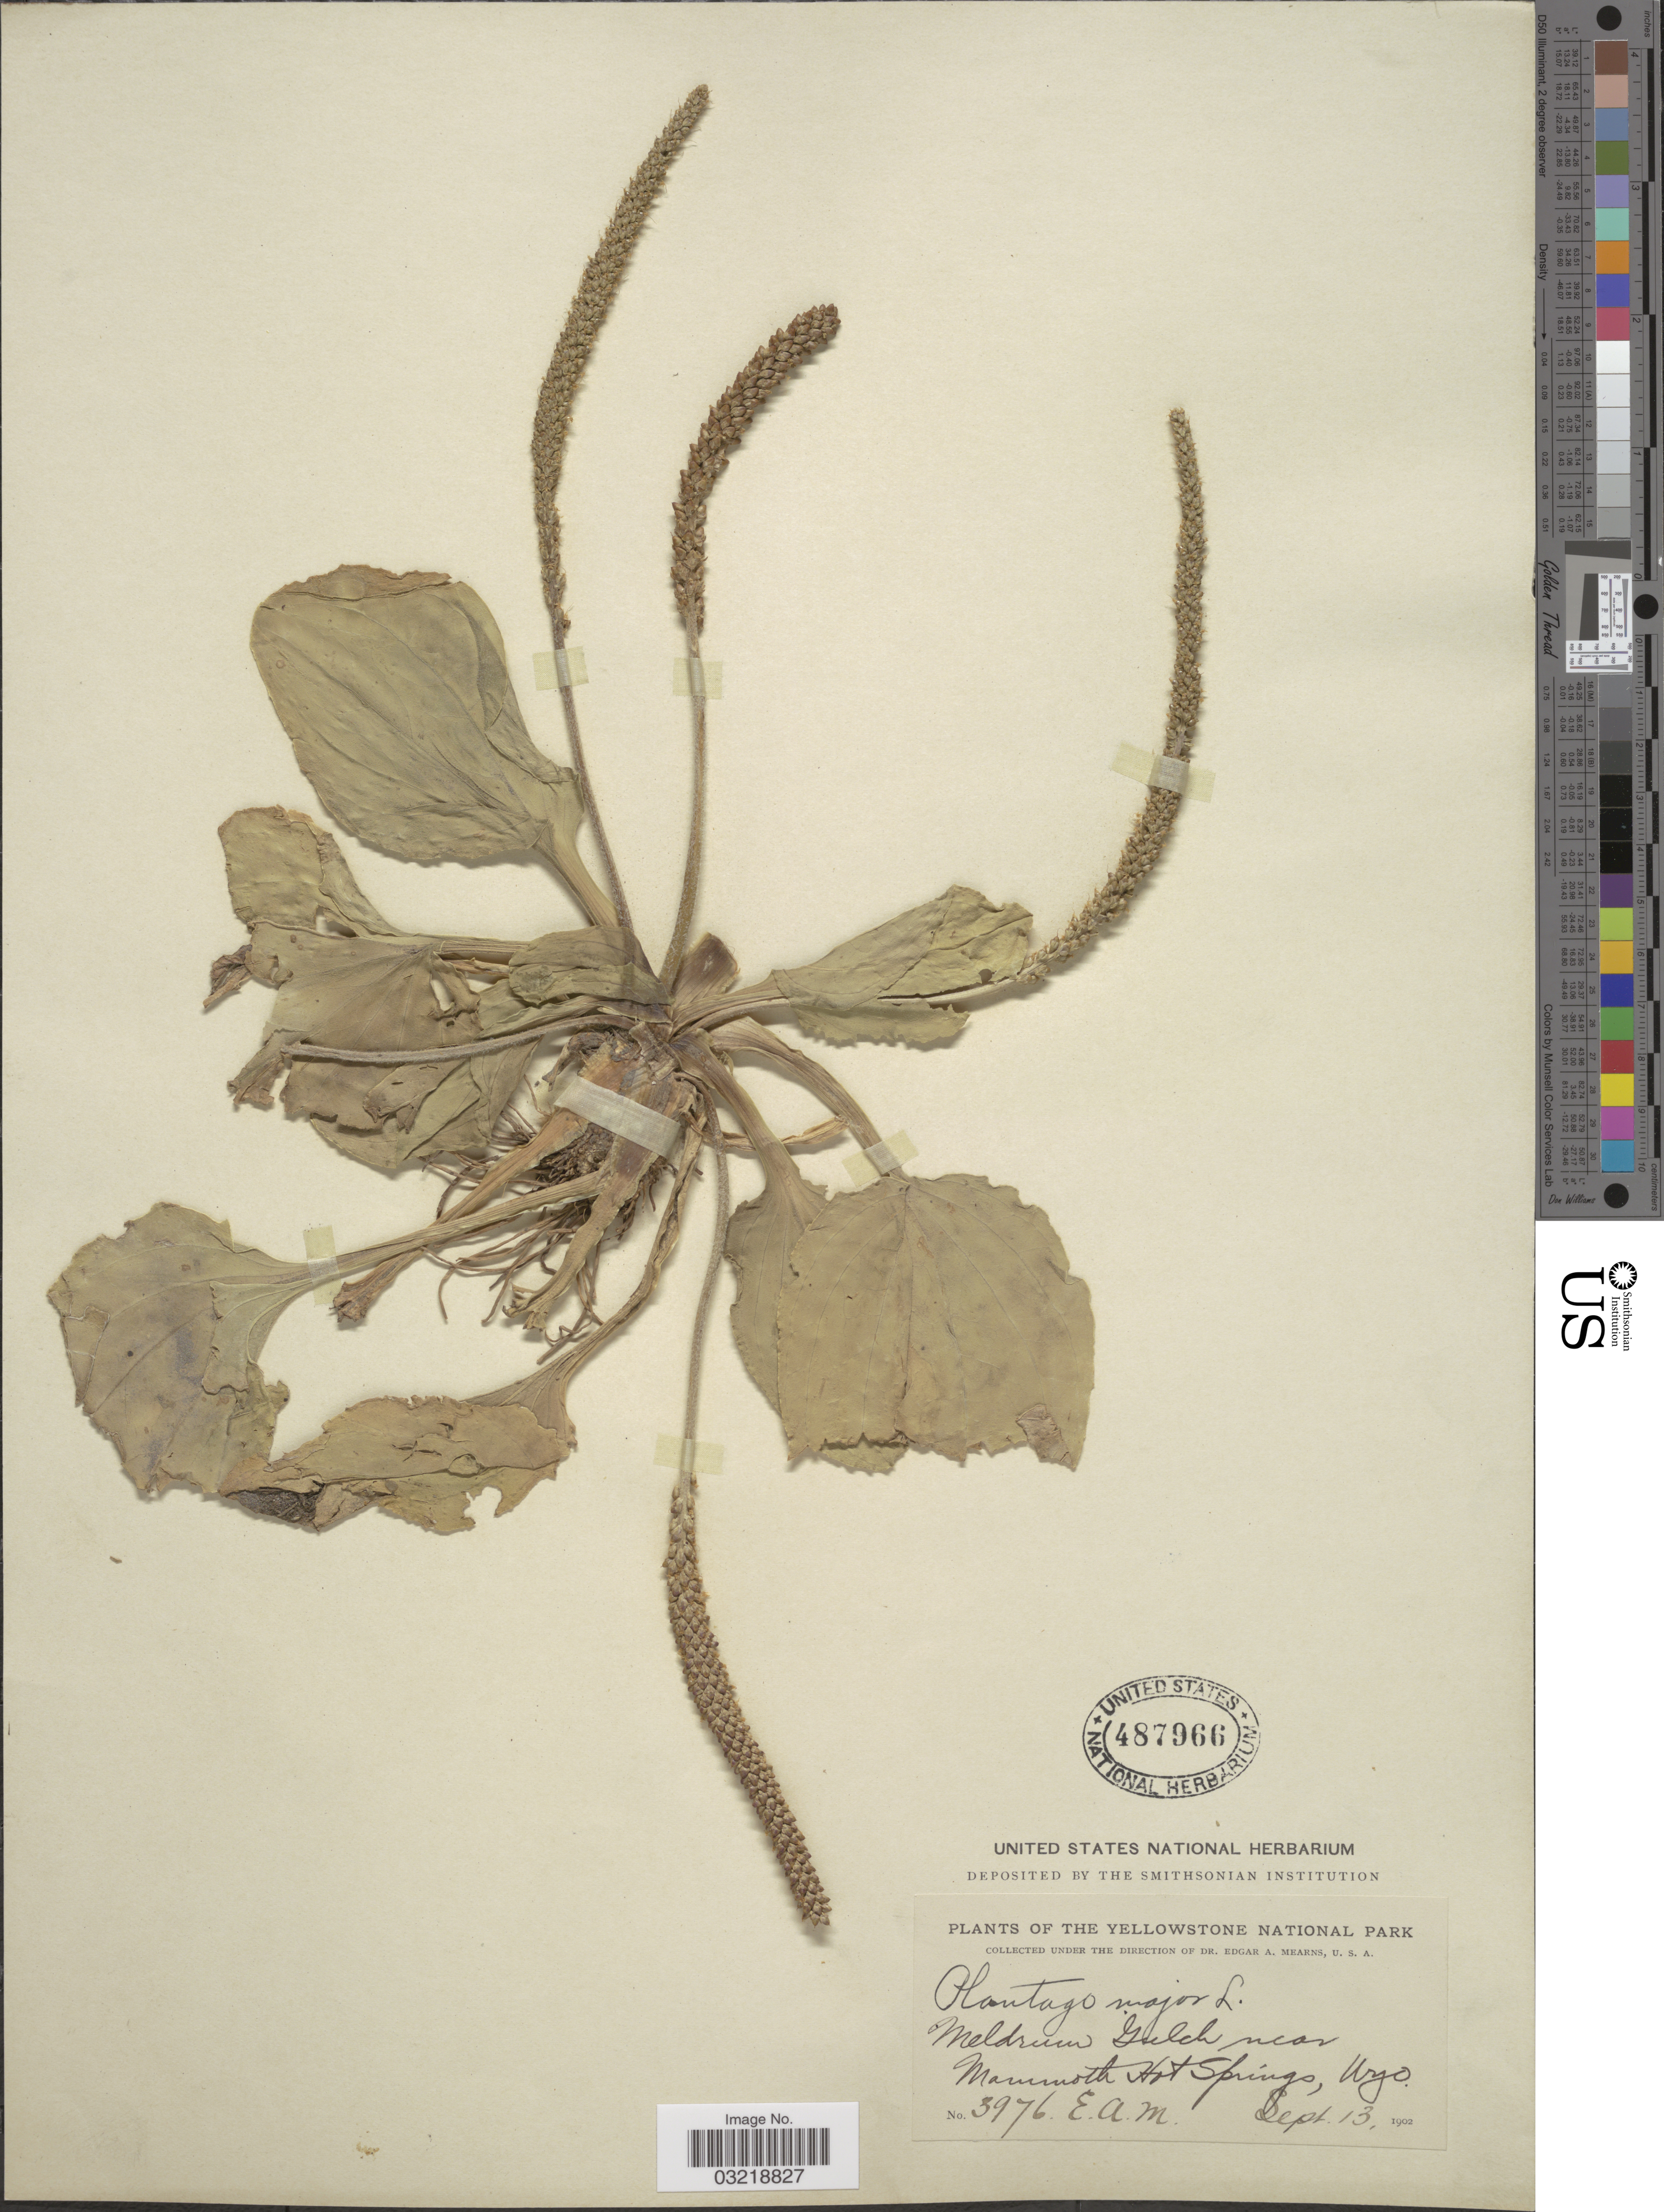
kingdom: Plantae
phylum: Tracheophyta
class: Magnoliopsida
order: Lamiales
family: Plantaginaceae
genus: Plantago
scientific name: Plantago major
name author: L.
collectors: E. A. Mearns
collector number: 3976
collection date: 1902-09-13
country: United States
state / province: Wyoming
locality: The Yellowstone National Park. Meldrun Gulch near Mammoth Hot Springs.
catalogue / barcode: US 487966